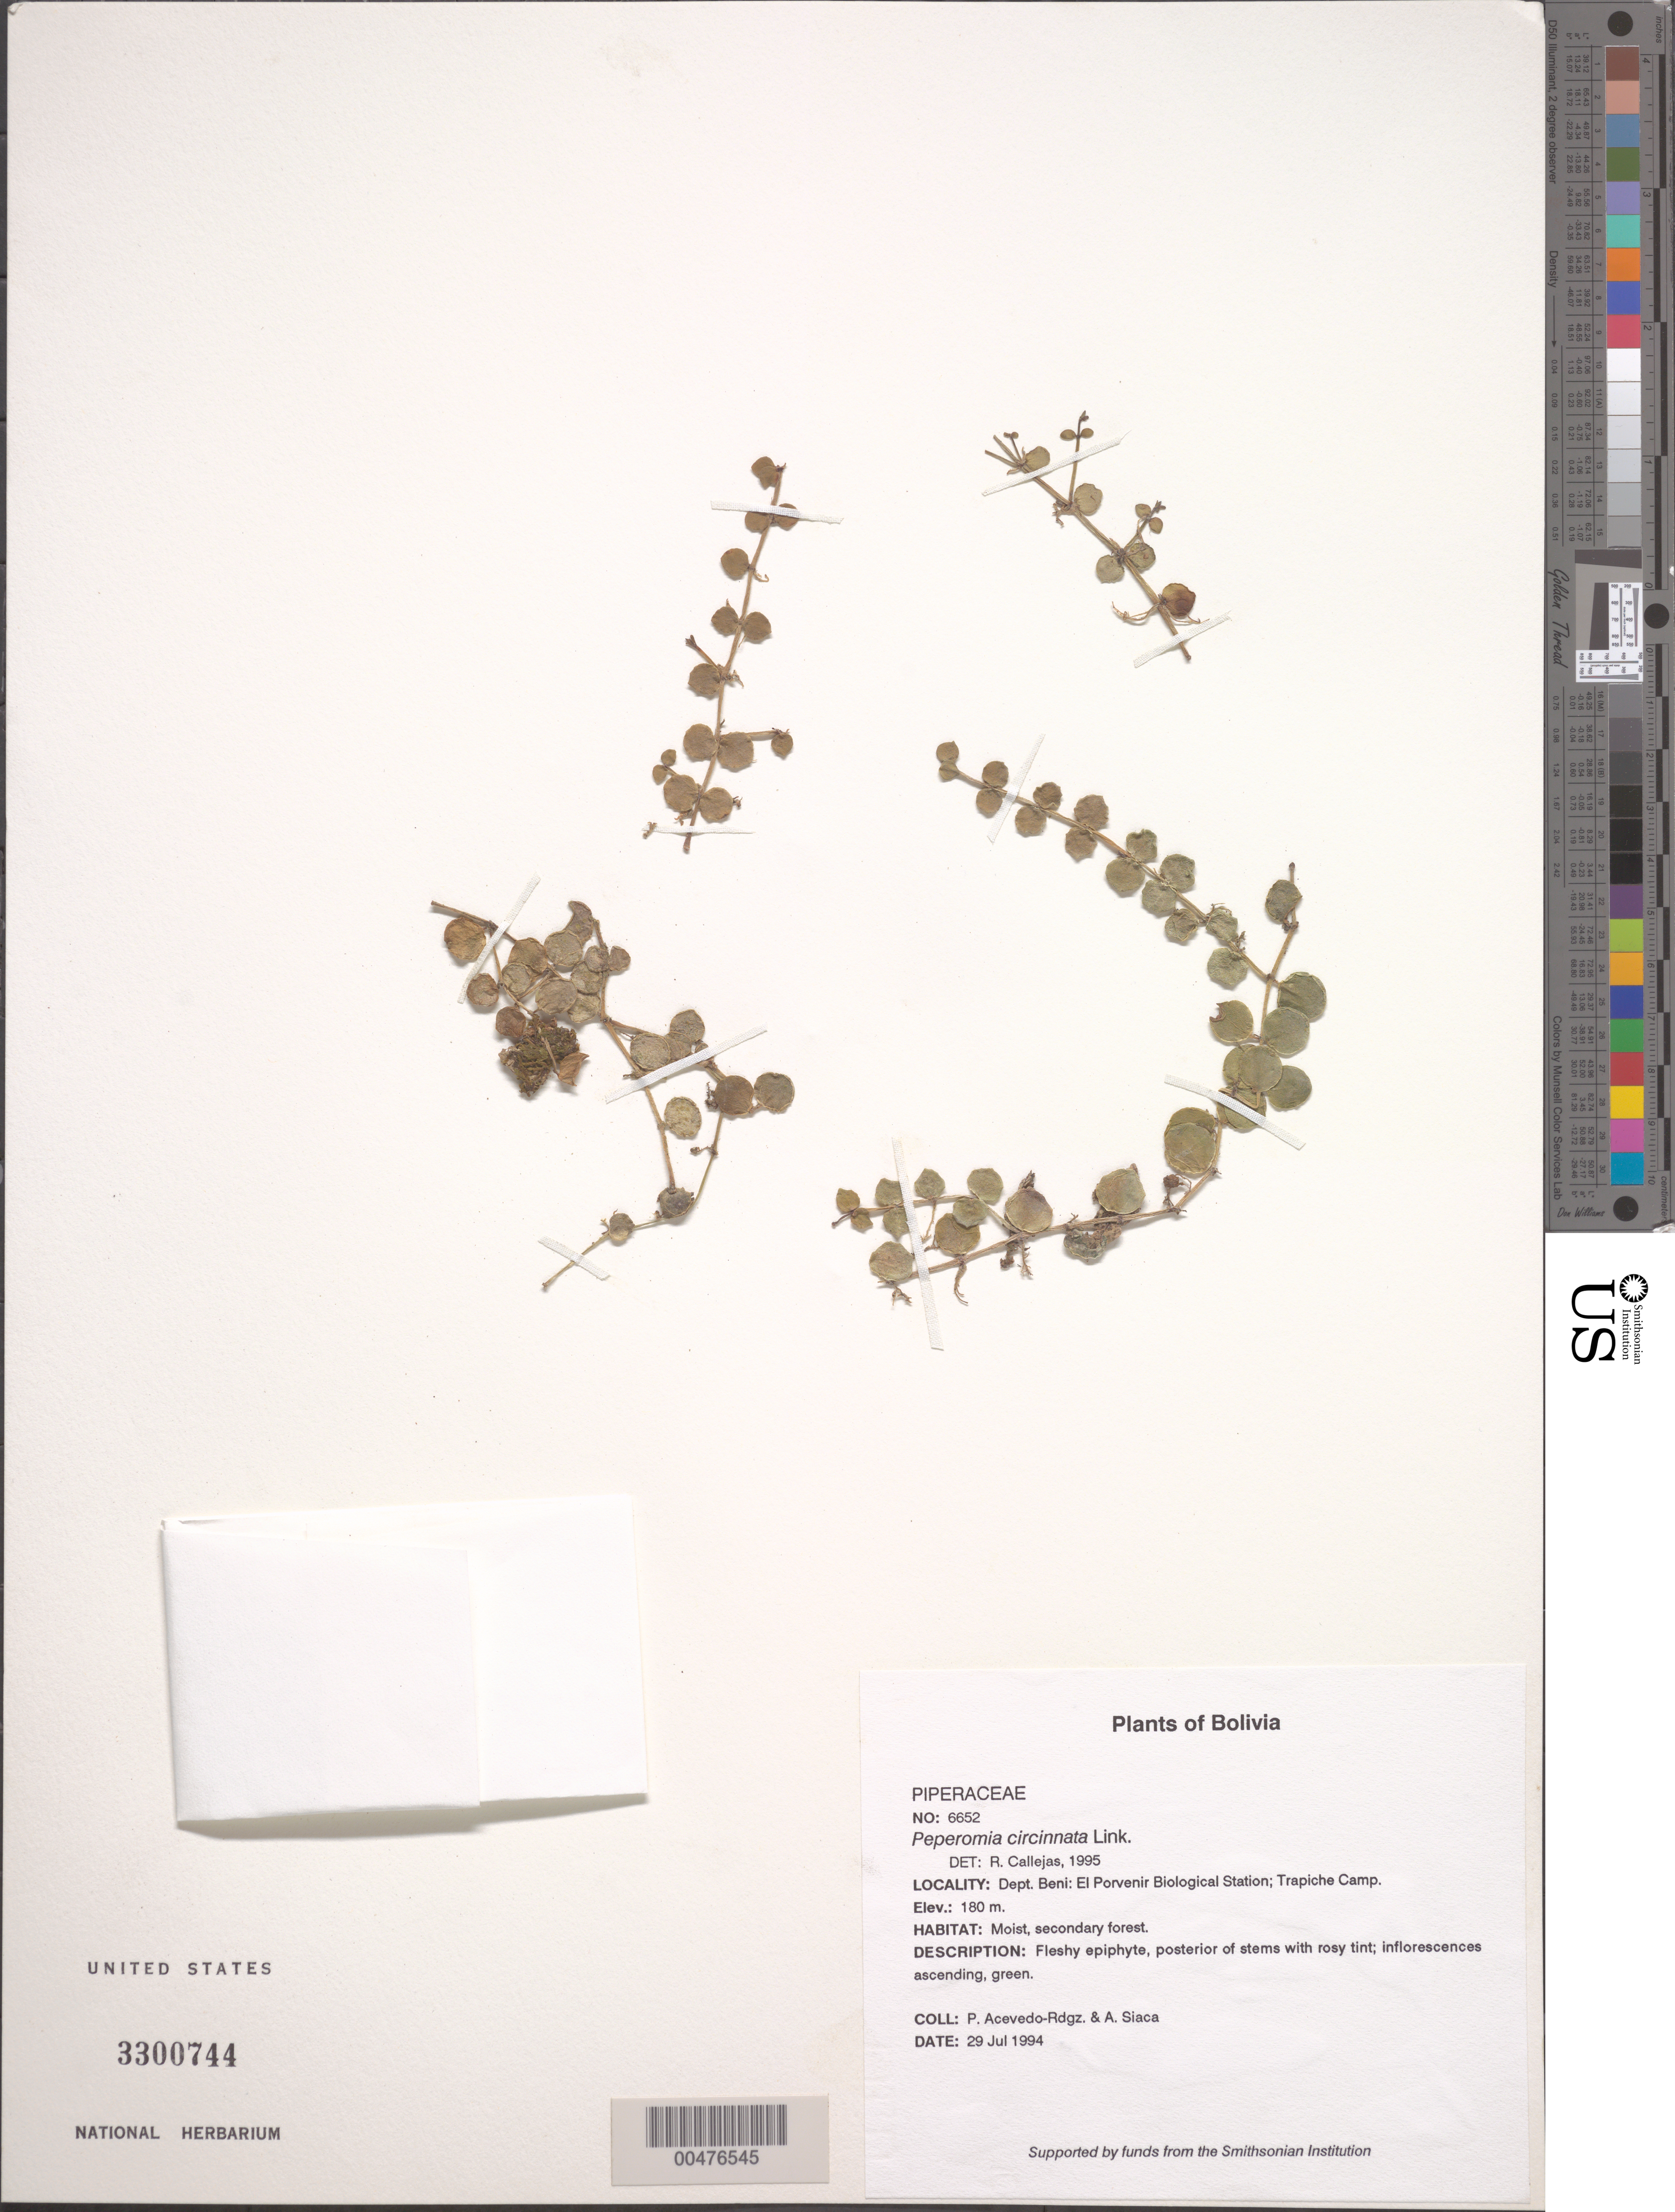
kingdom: Plantae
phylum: Tracheophyta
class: Magnoliopsida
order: Piperales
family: Piperaceae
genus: Peperomia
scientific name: Peperomia circinnata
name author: Link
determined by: Callejas, Ricardo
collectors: P. Acevedo-Rodr. & A. Siaca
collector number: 6652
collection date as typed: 29 Jul 1994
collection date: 1994-07-29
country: Bolivia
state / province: Beni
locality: Depart. Beni, El Porvenir Biological Station. Trapiche Camp.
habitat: Moist, secondary forest.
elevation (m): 180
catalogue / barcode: US 3300744